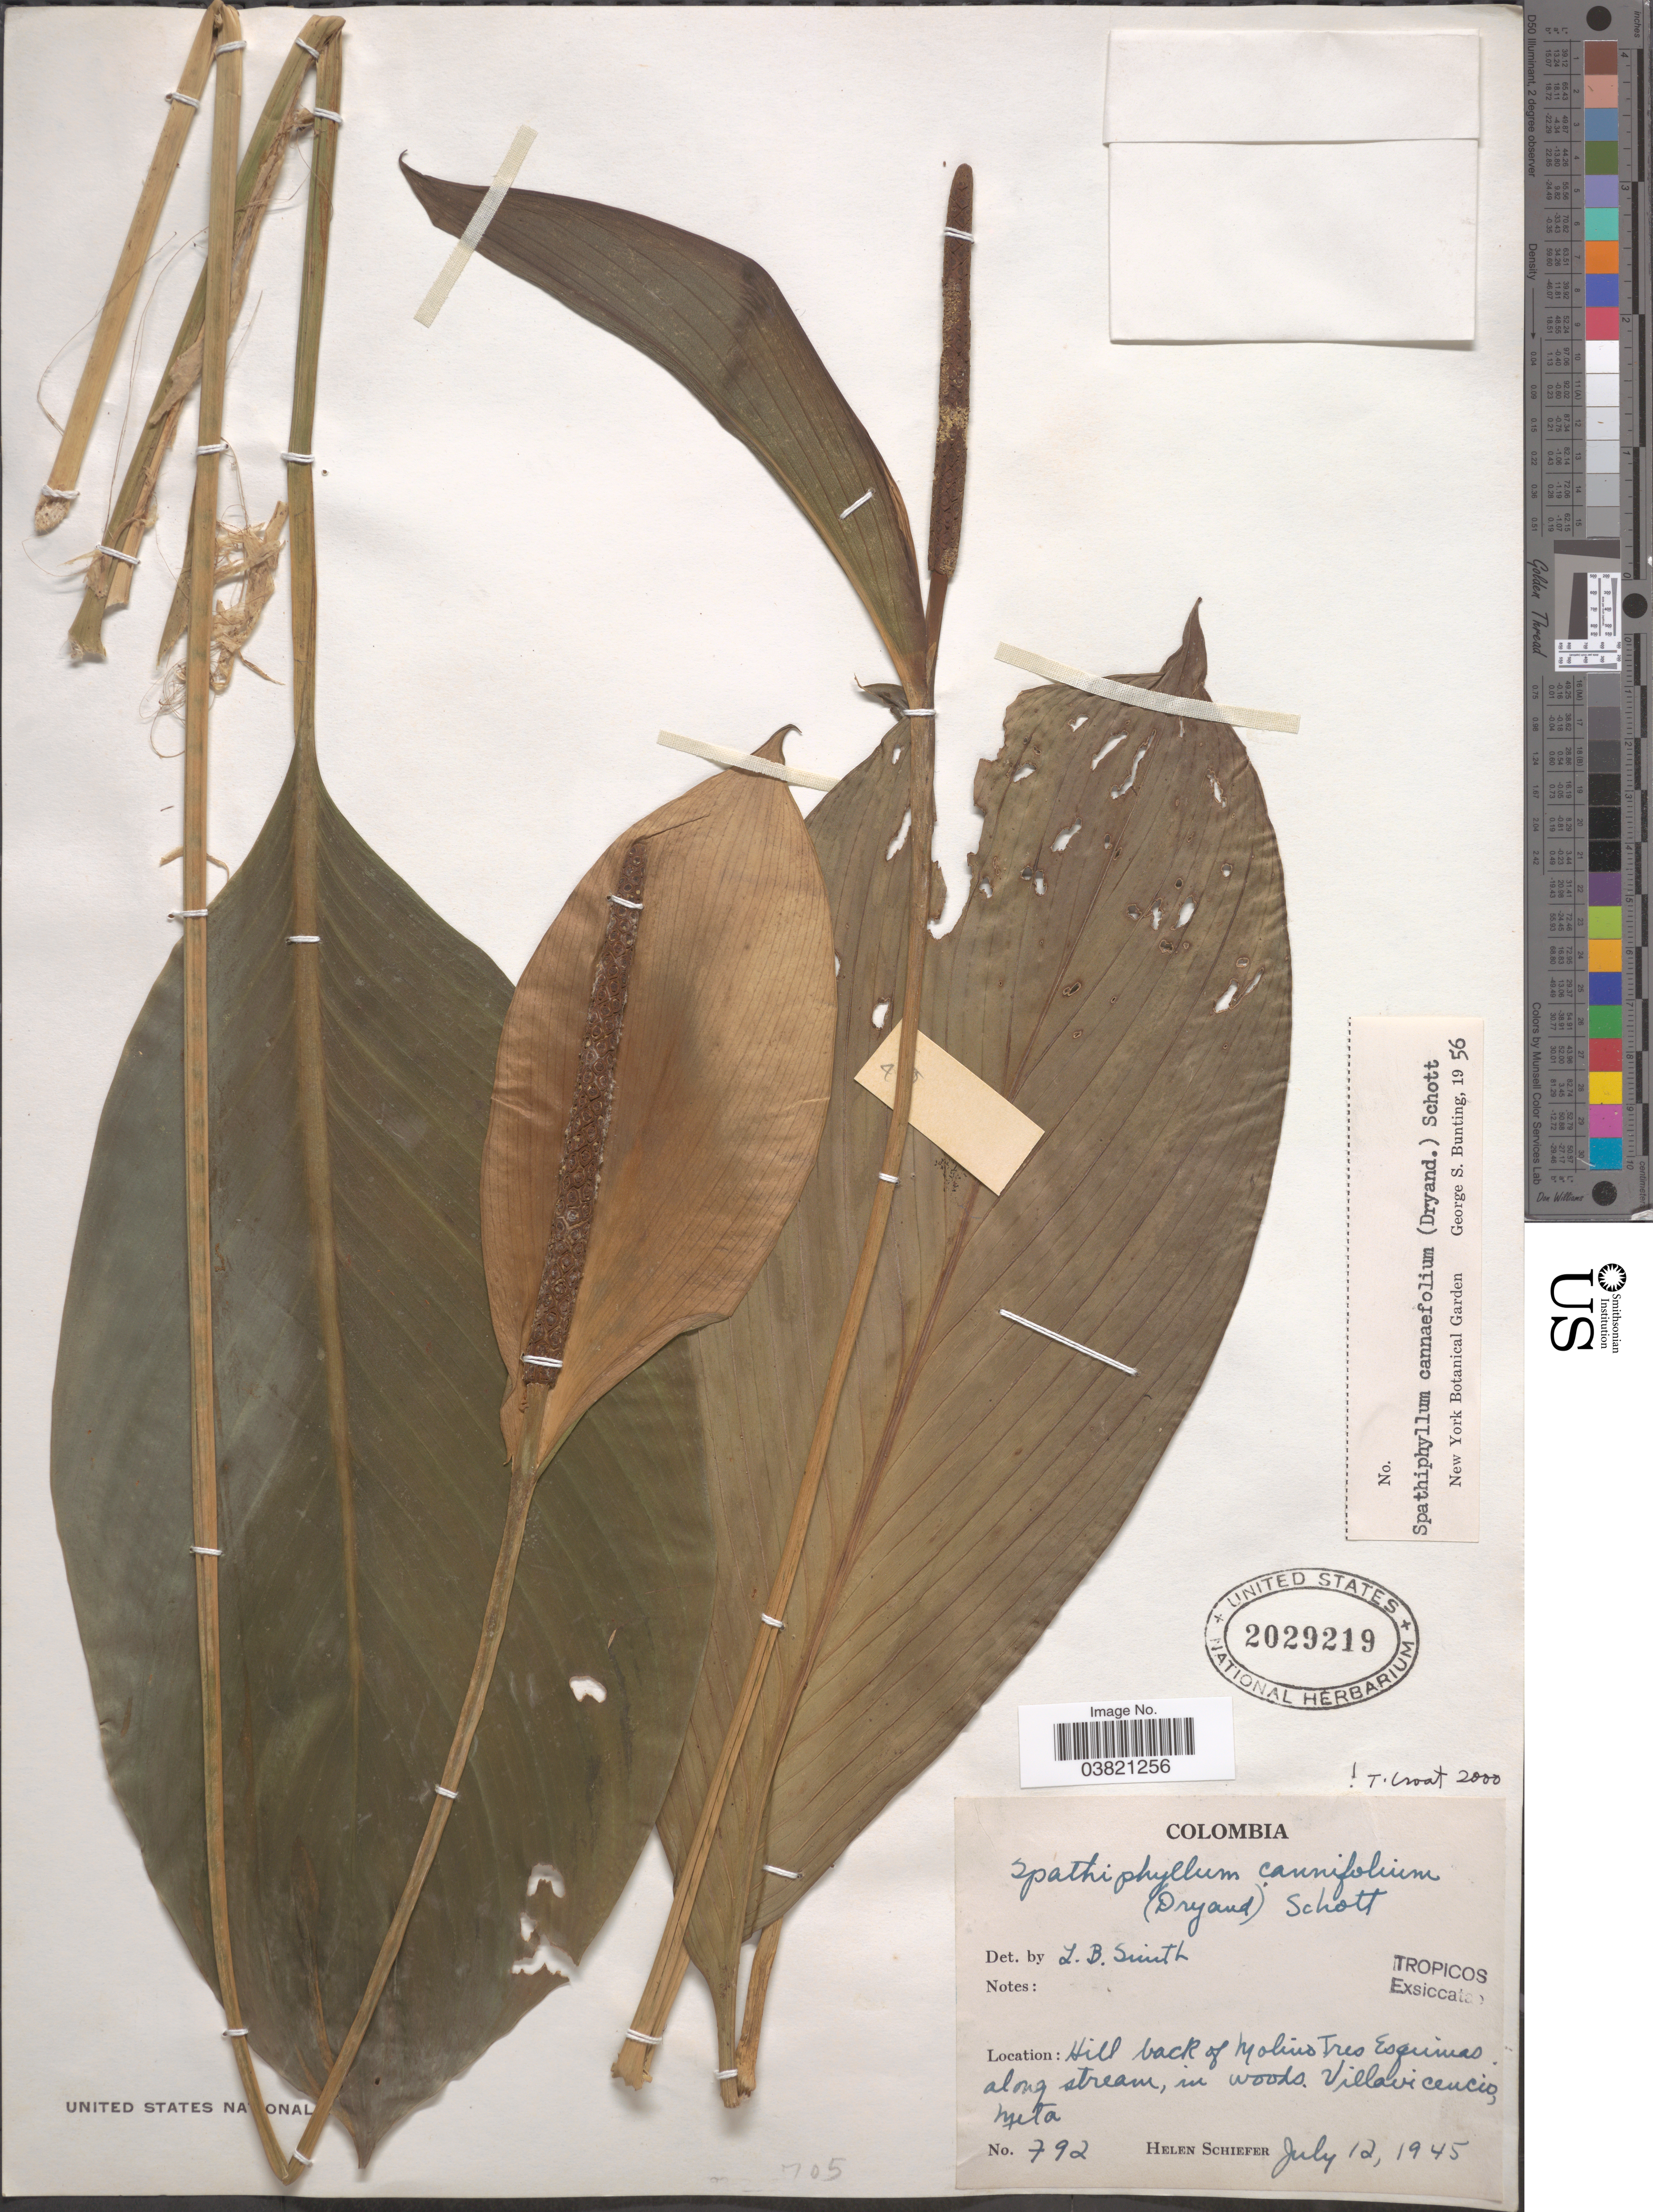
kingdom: Plantae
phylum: Tracheophyta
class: Liliopsida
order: Alismatales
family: Araceae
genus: Spathiphyllum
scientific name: Spathiphyllum cannifolium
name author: (Dryand. ex Sims) Schott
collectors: H. Schiefer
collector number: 792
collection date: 1945-07-12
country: Colombia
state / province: Meta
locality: Hill back of Molino Tres Esquinas. Villavicencio.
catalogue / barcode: US 2029219